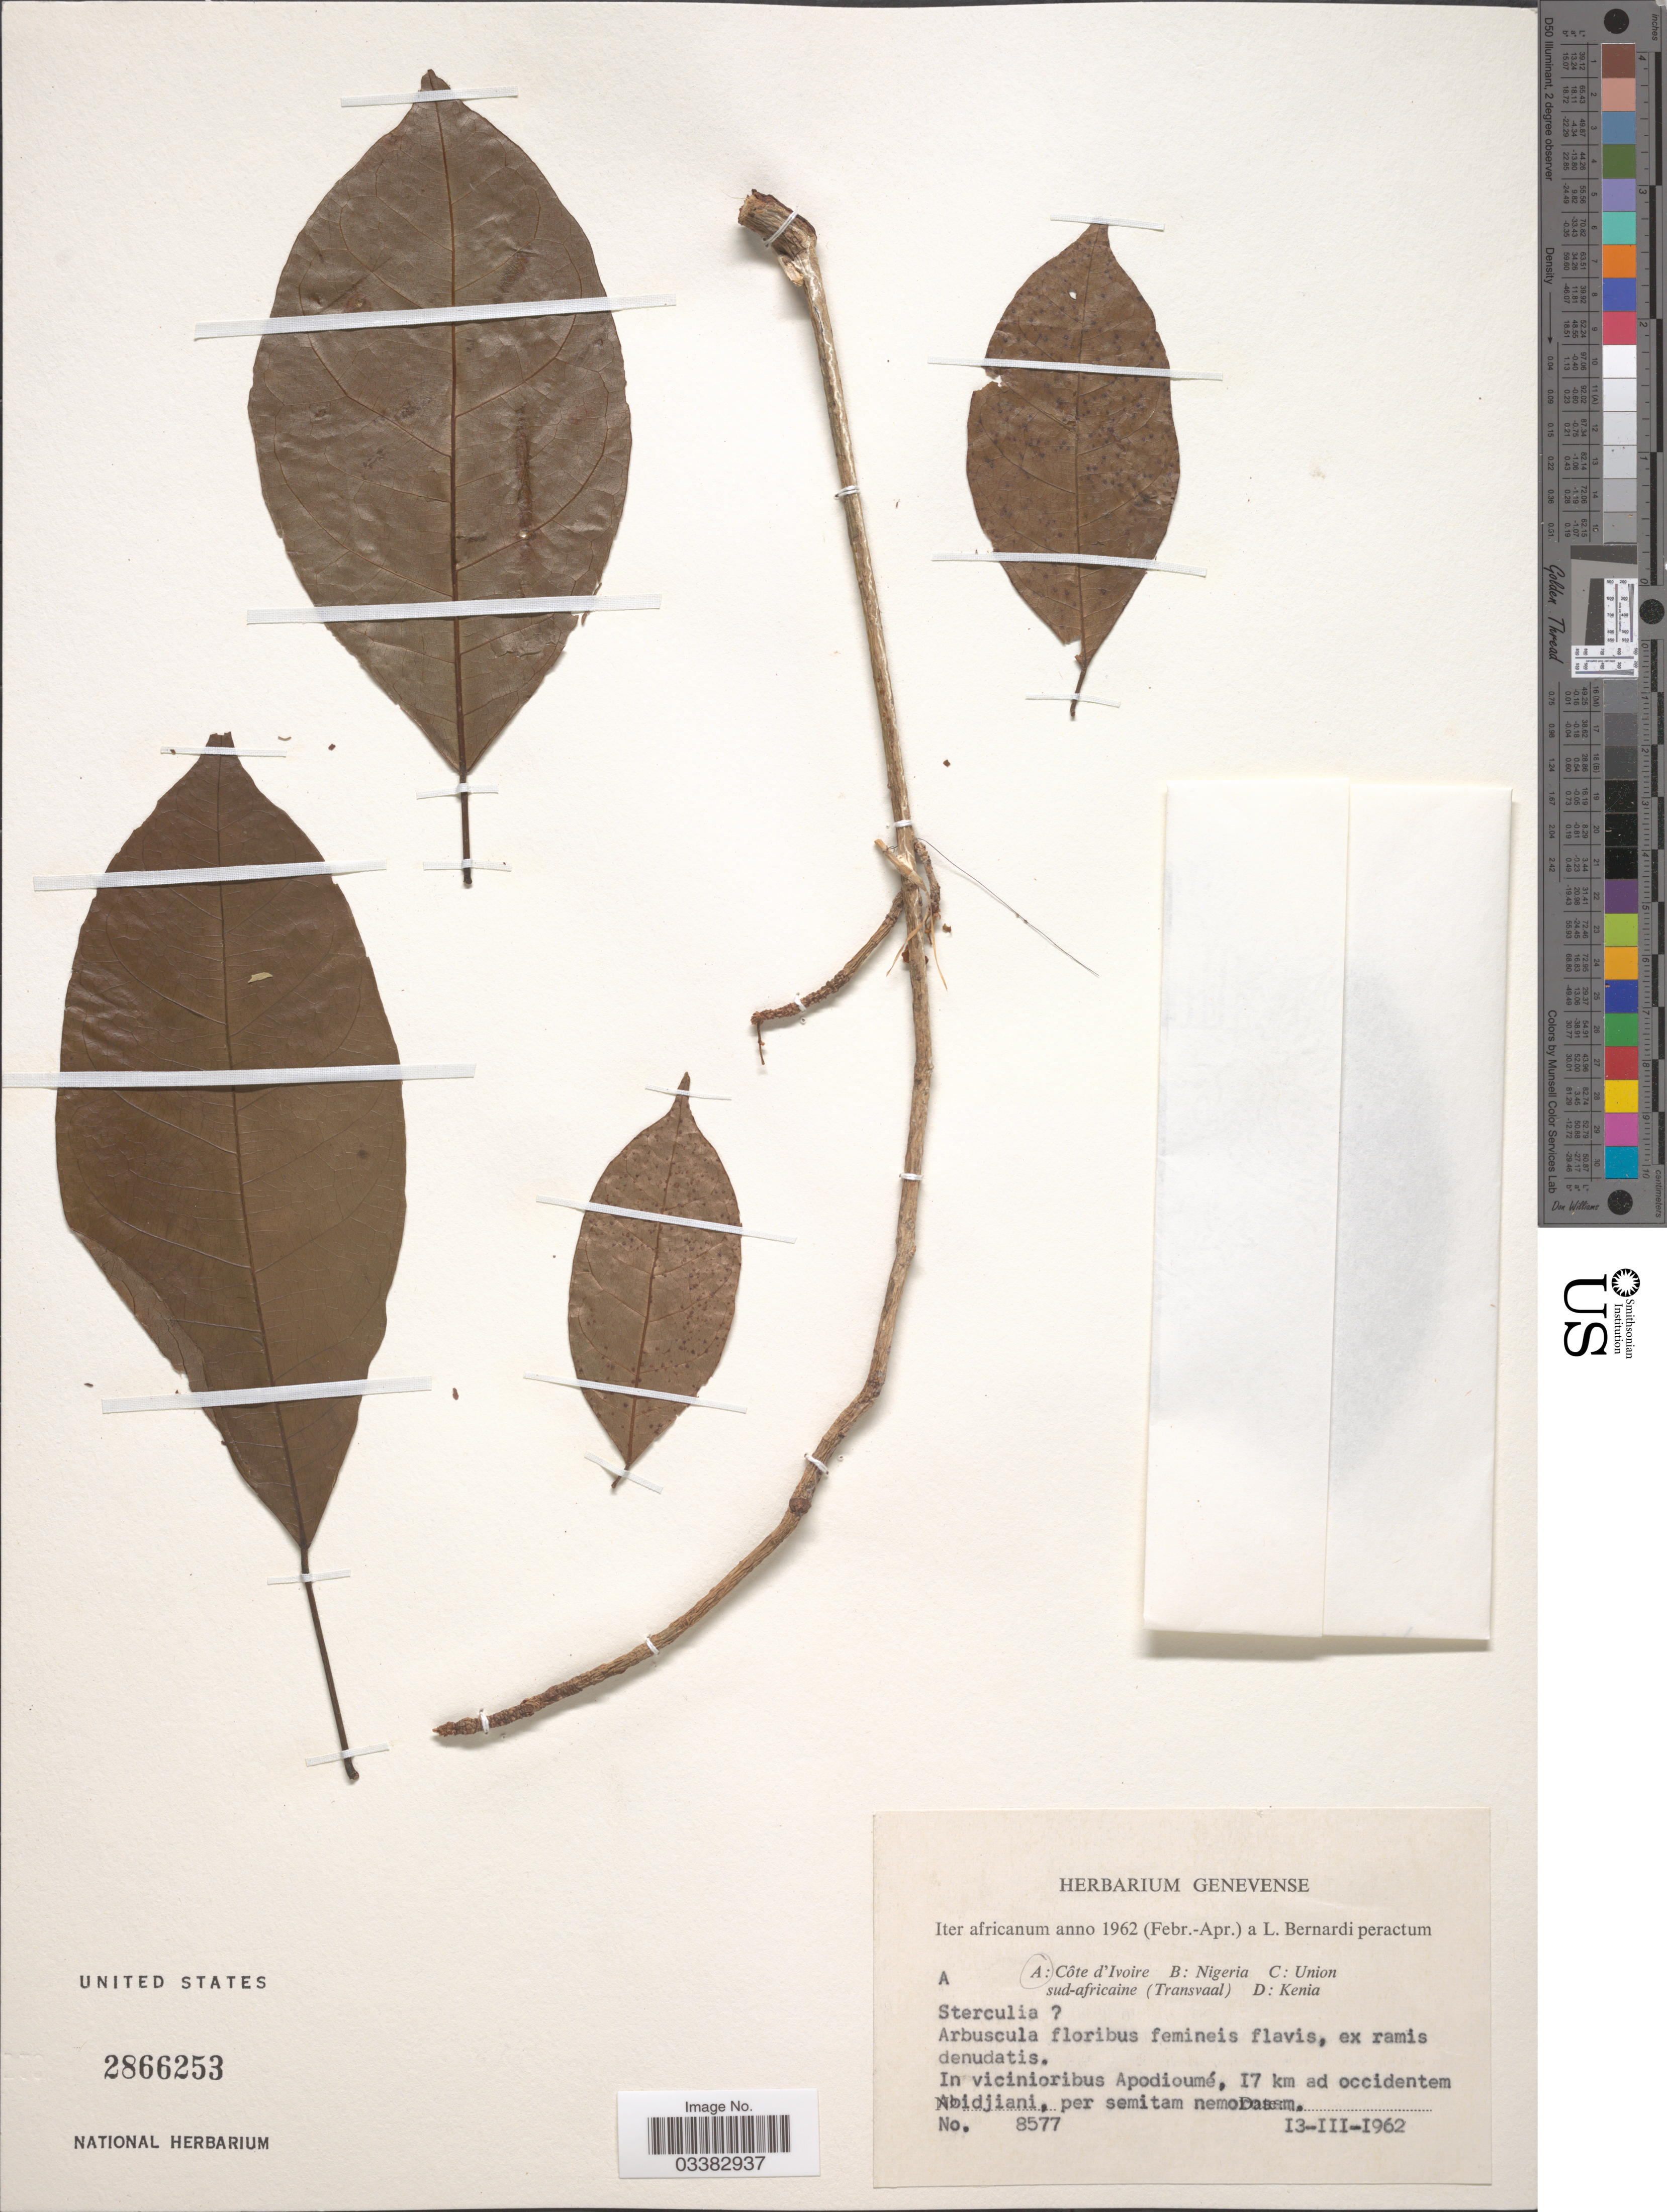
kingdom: Plantae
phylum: Tracheophyta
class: Magnoliopsida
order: Malvales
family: Malvaceae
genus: Sterculia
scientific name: Sterculia sp.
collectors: L. Bernardi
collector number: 8577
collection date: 1962-03-13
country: Ivory Coast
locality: Côte d'Ivoire, In vicinioribus Apodioumé, 17 km ad occidentem Abidjiani, per semitam nemorosam.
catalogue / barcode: US 2866253